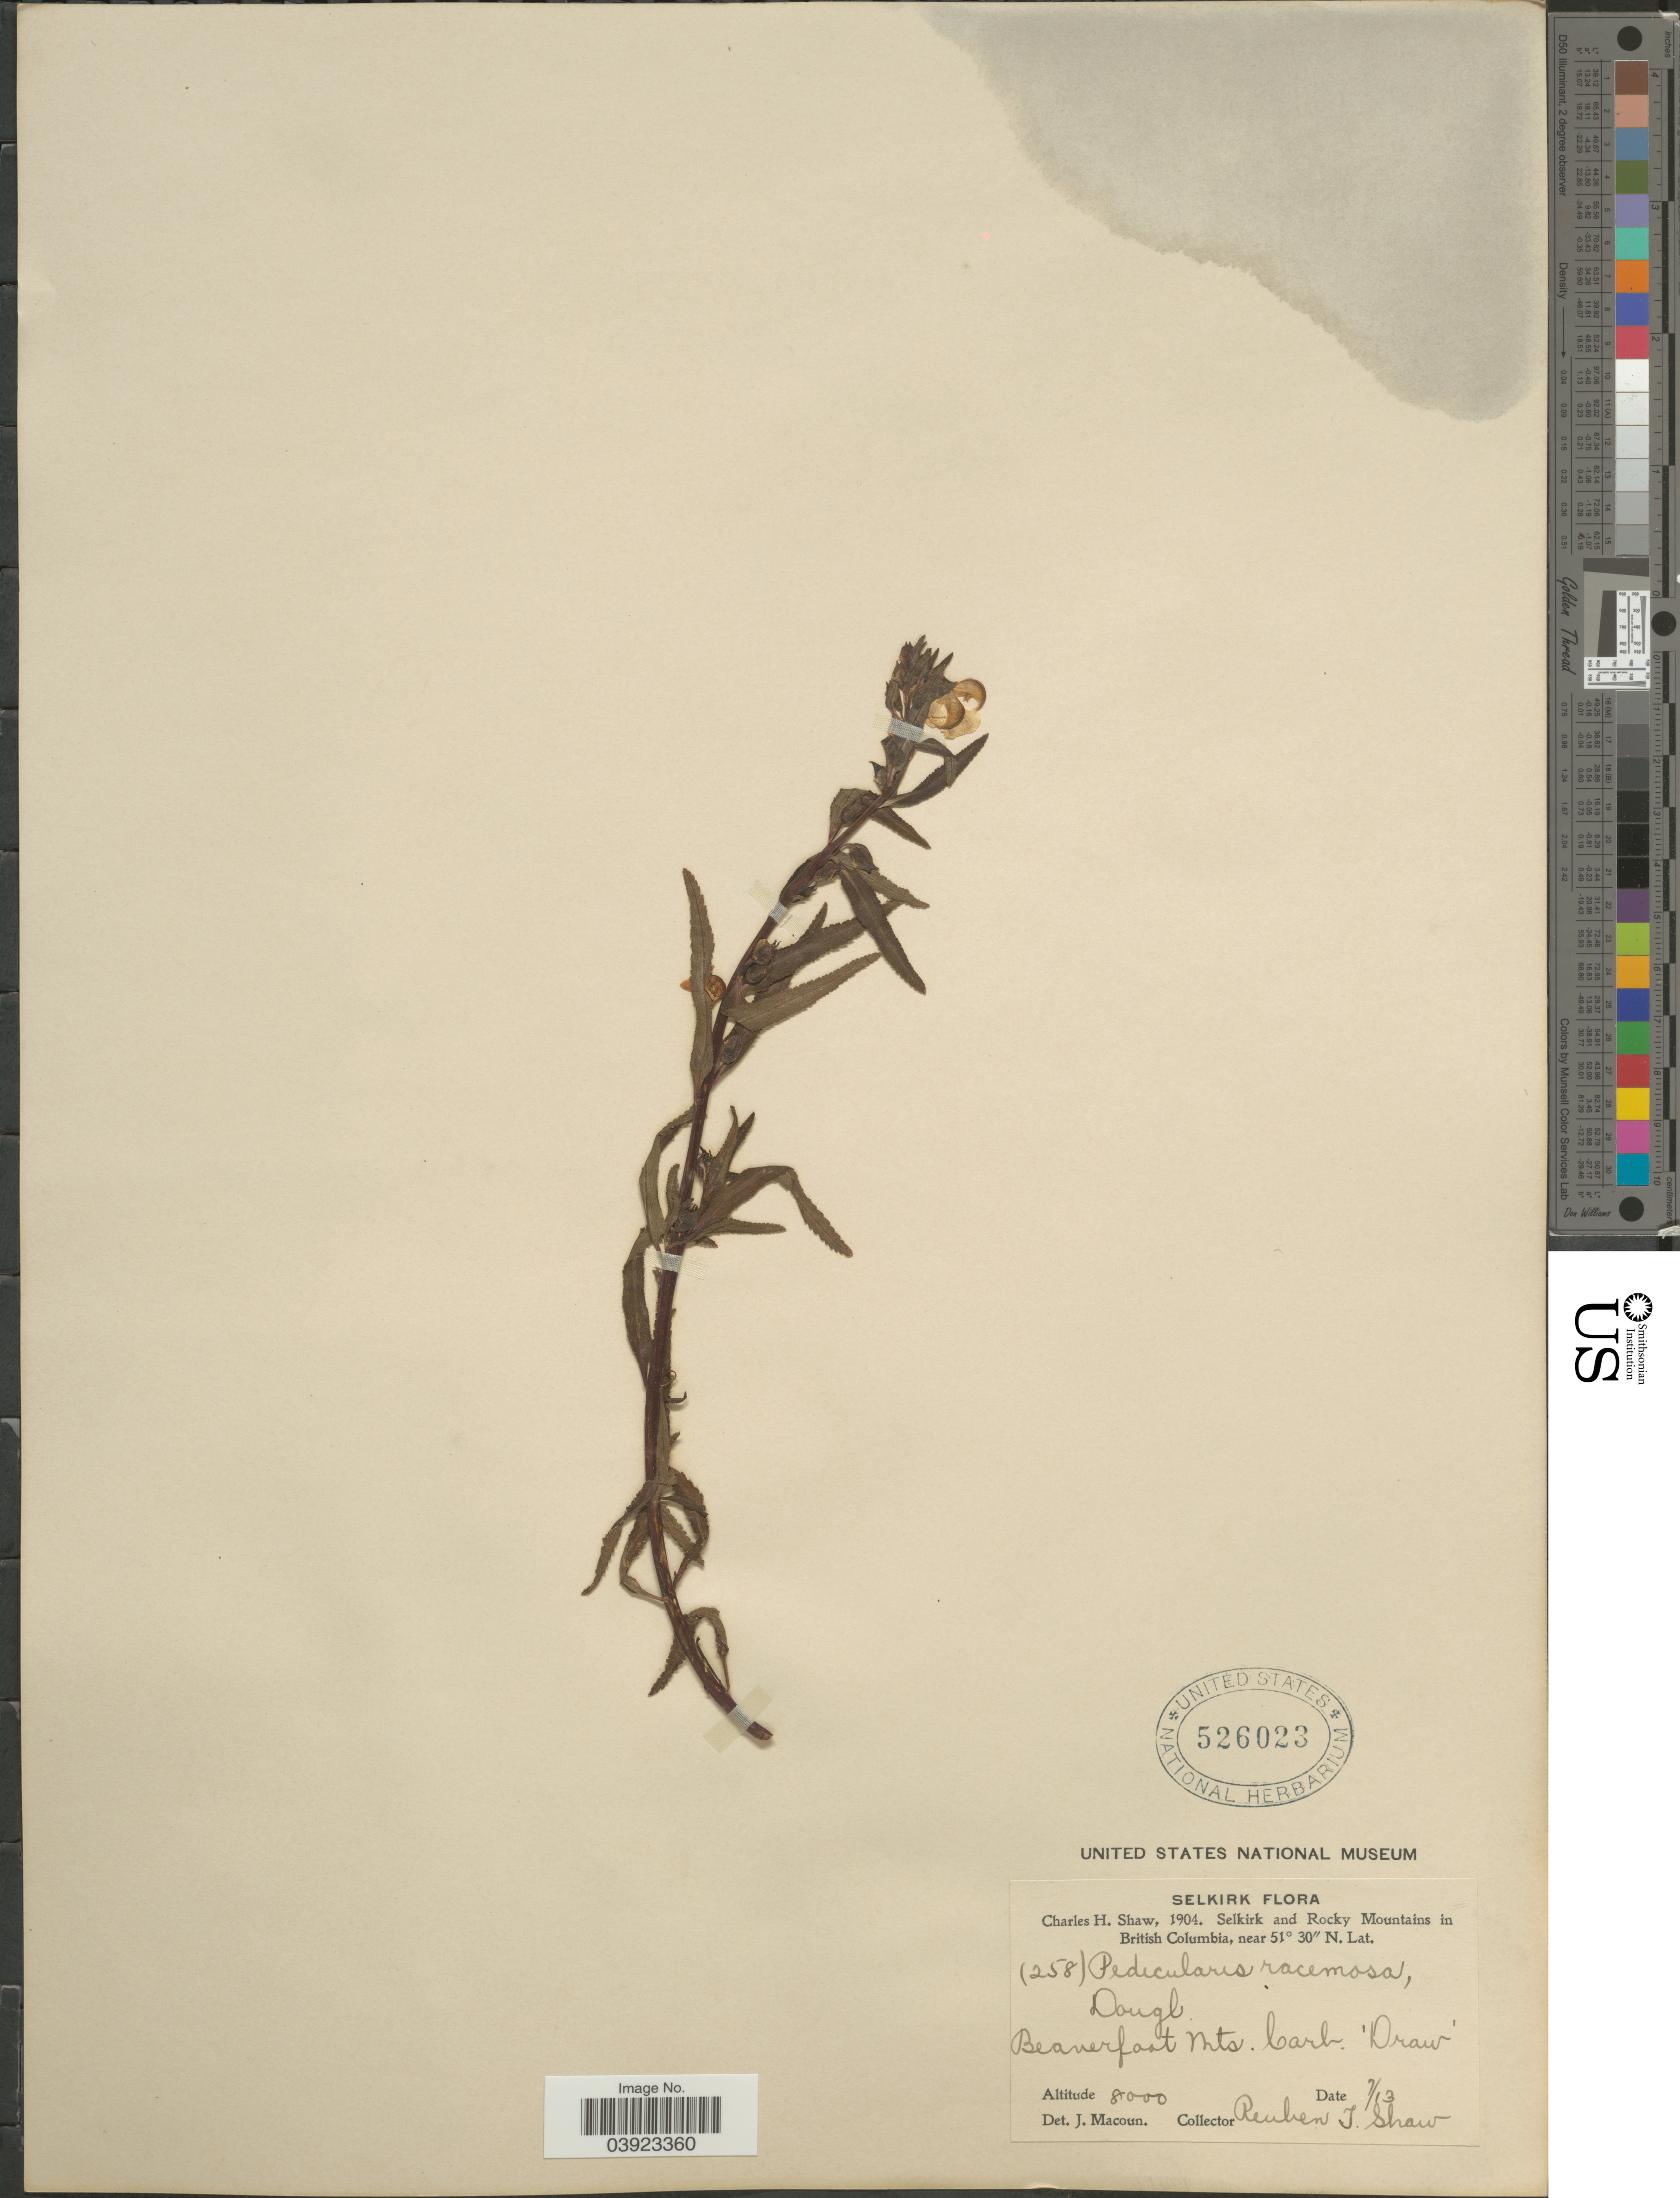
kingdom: Plantae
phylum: Tracheophyta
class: Magnoliopsida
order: Lamiales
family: Orobanchaceae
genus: Pedicularis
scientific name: Pedicularis racemosa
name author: Douglas ex Benth.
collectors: R. T. Shaw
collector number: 258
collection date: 1904-07-13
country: Canada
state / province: British Columbia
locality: Selkirk and Rocky Mountains in British Columbia. Beaverfoot Mts. Carb. 'Draw'.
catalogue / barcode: US 526023